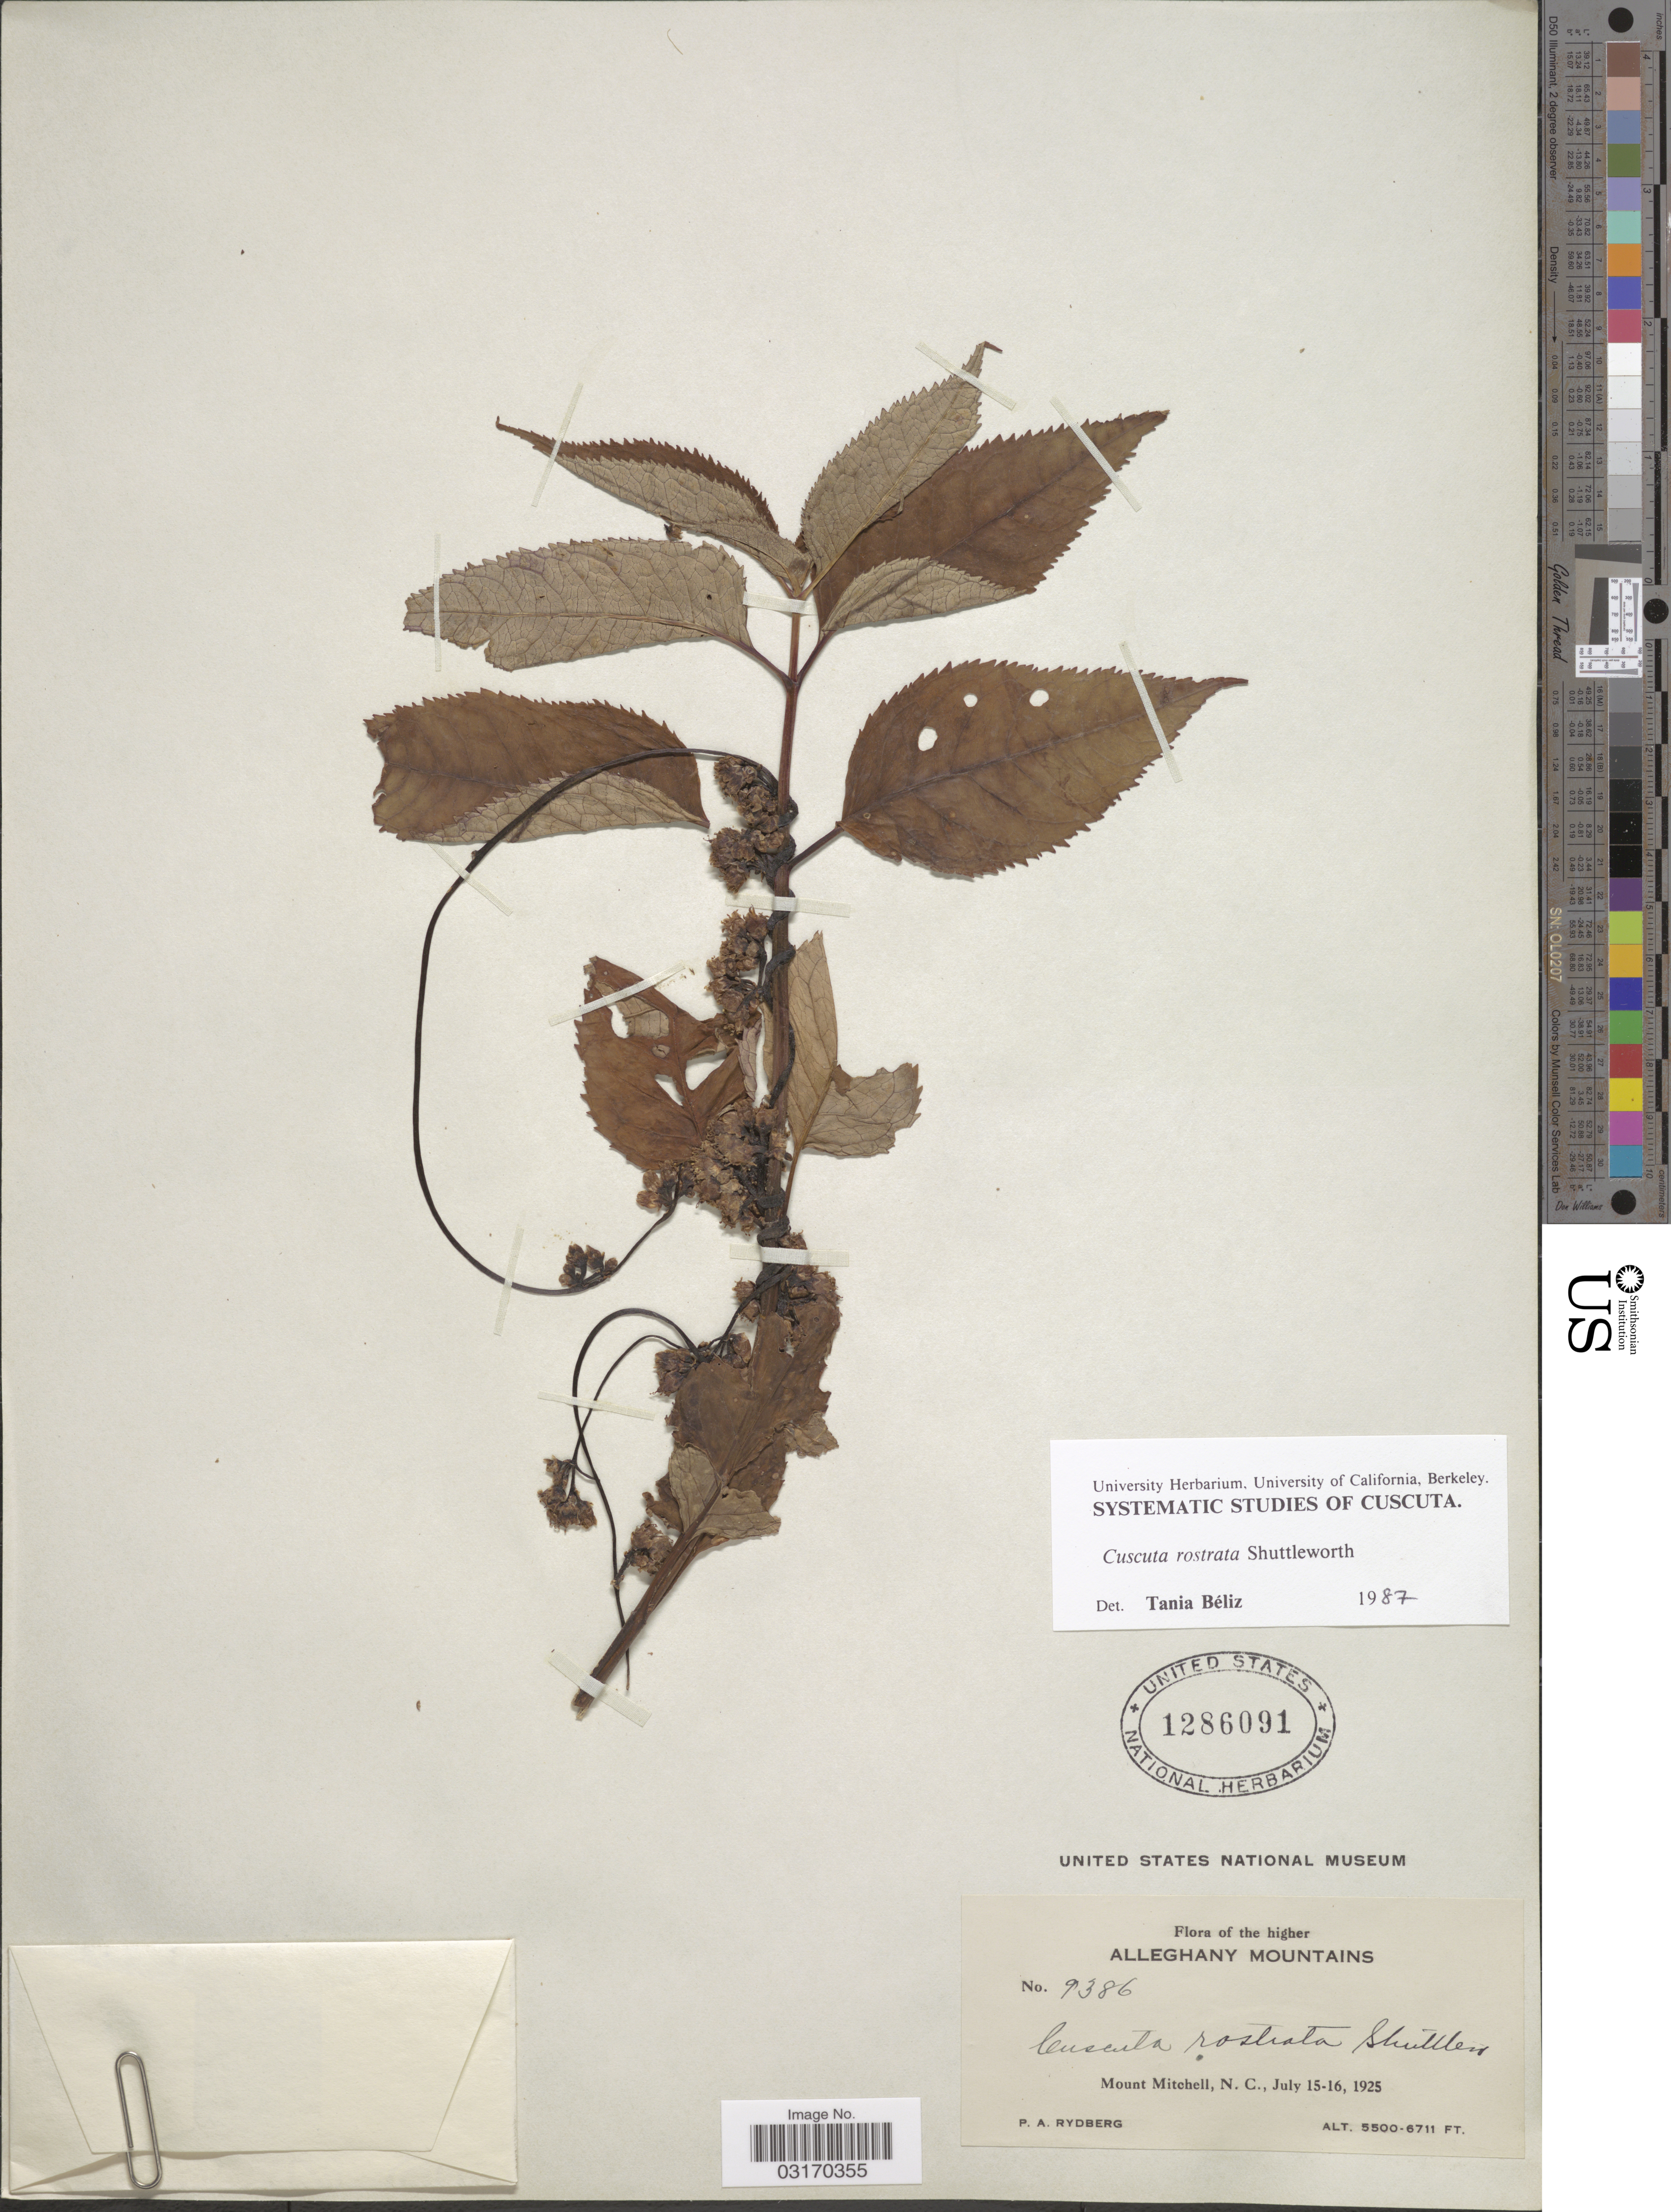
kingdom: Plantae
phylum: Tracheophyta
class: Magnoliopsida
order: Solanales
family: Convolvulaceae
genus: Cuscuta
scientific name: Cuscuta rostrata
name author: Shuttlew. ex Engelm. & A. Gray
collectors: P. A. Rydberg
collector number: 9386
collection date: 1925-07-15/1925-07-16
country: United States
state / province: North Carolina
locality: The higher Allegheny Mountains. Mount Mitchell.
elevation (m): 1676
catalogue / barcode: US 1286091